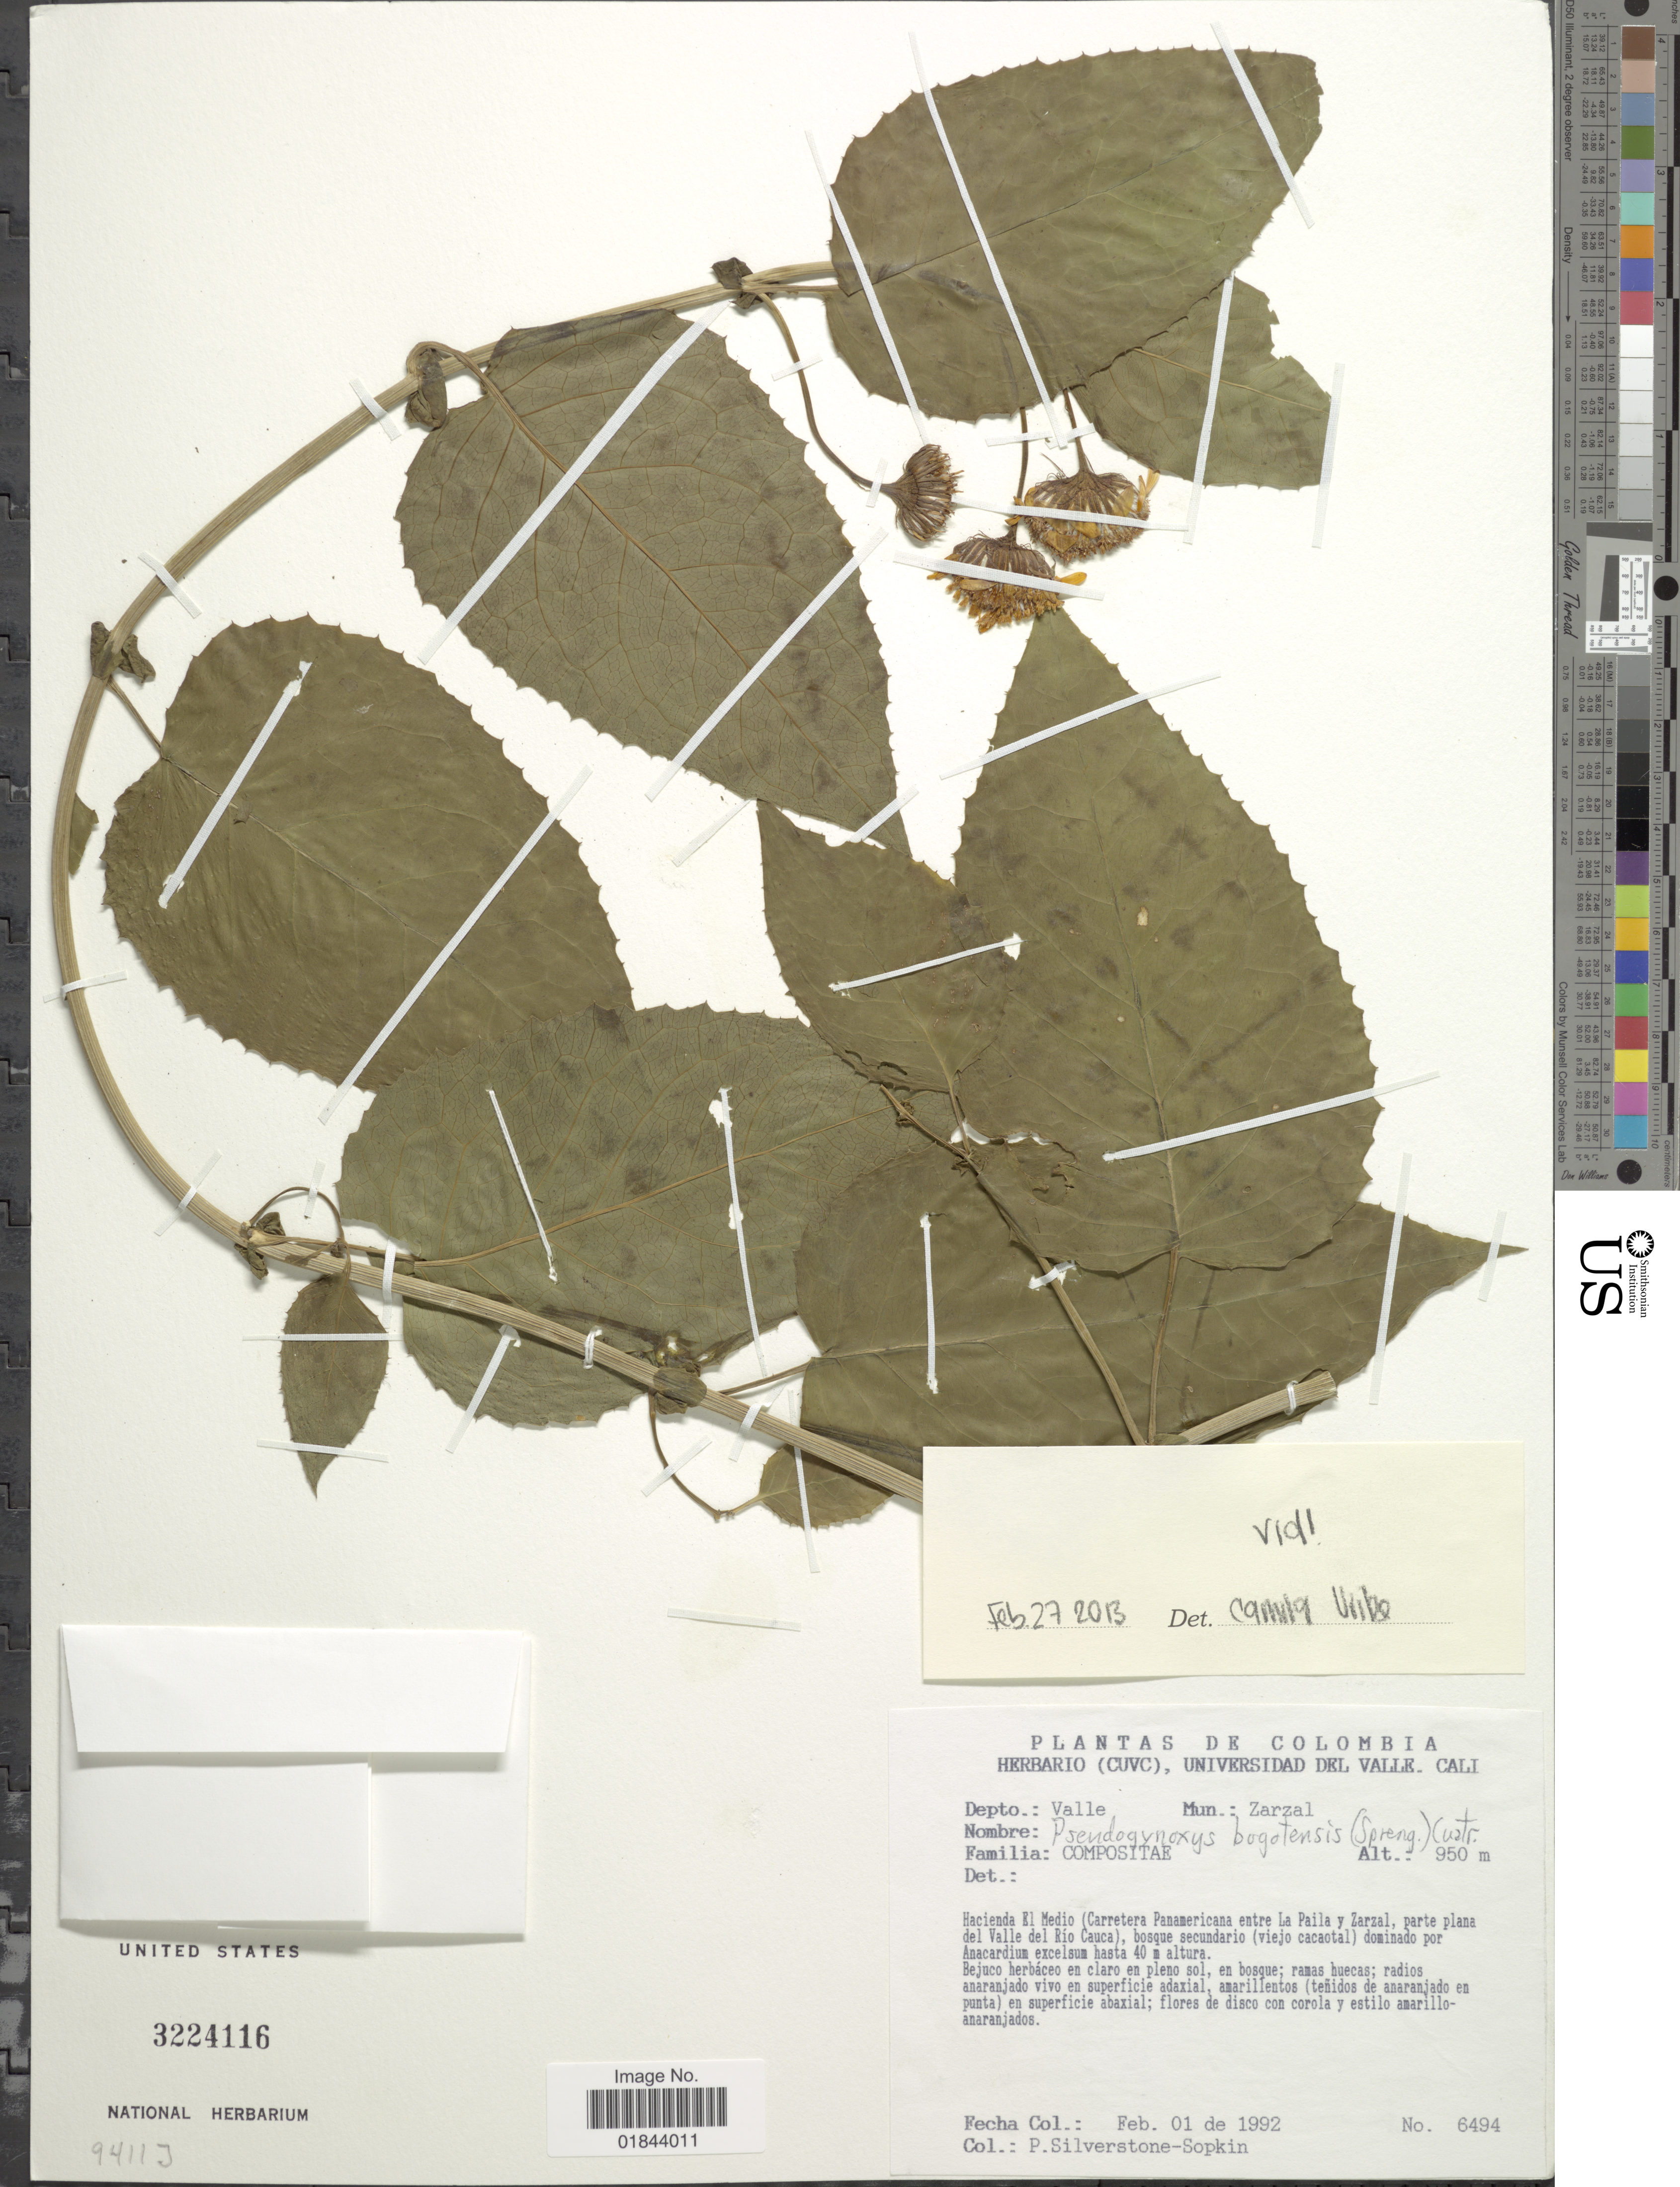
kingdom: Plantae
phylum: Tracheophyta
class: Magnoliopsida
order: Asterales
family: Asteraceae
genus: Pseudogynoxys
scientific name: Pseudogynoxys bogotensis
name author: (Spreng.) Cuatrec.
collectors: P. A. Silverstone-Sopkin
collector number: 6494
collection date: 1992-02-01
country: Colombia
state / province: Valle del Cauca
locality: Depto: Valle, Mun: Zarzal, Hacienda El Medio (Carretera Panamericana entre La Paila y Zatzal, parte plana del Valle del Río Cauca), bosque secundario (viejo cacaotal) dominado por Anacardium excelsum hasta 40 m altura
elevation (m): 950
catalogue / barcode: US 3224116